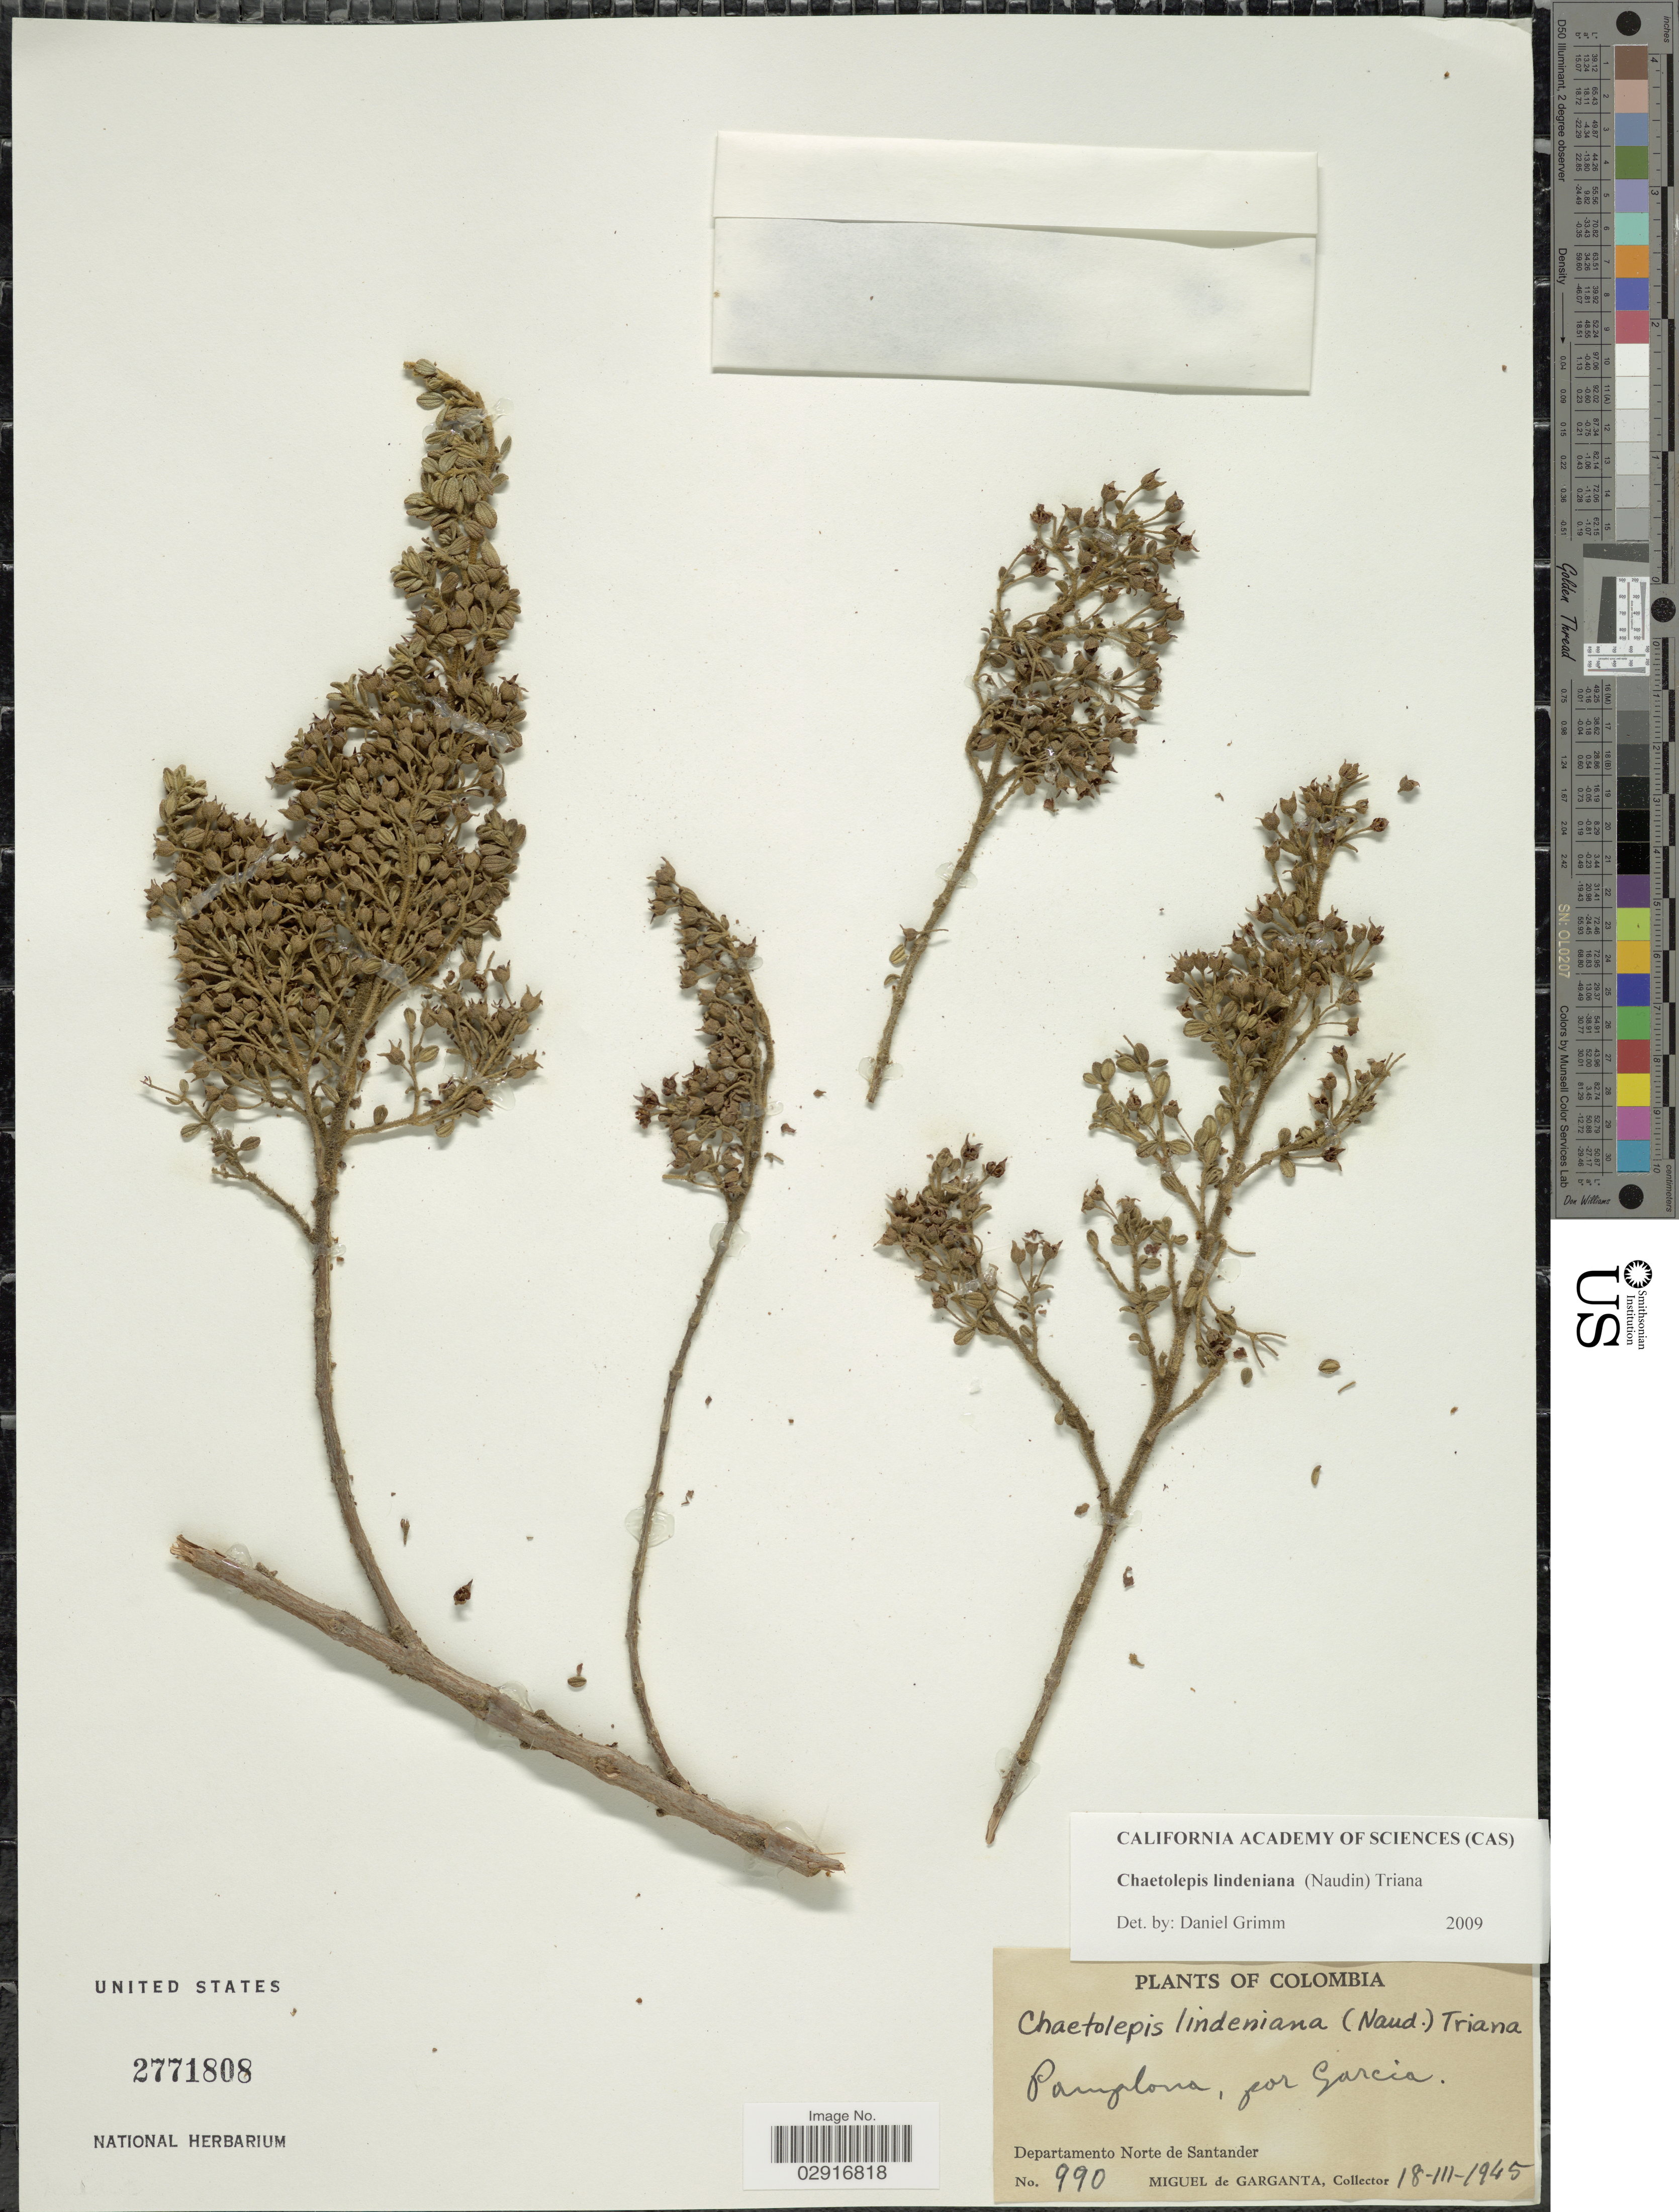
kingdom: Plantae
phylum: Tracheophyta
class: Magnoliopsida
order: Myrtales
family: Melastomataceae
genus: Chaetolepis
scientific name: Chaetolepis lindeniana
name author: (Naudin) Triana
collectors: M. Garganta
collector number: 990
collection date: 1945-03-18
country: Colombia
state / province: Norte de Santander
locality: Pamplona, por Garcia. Departamento Norte de Santander.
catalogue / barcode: US 2771808